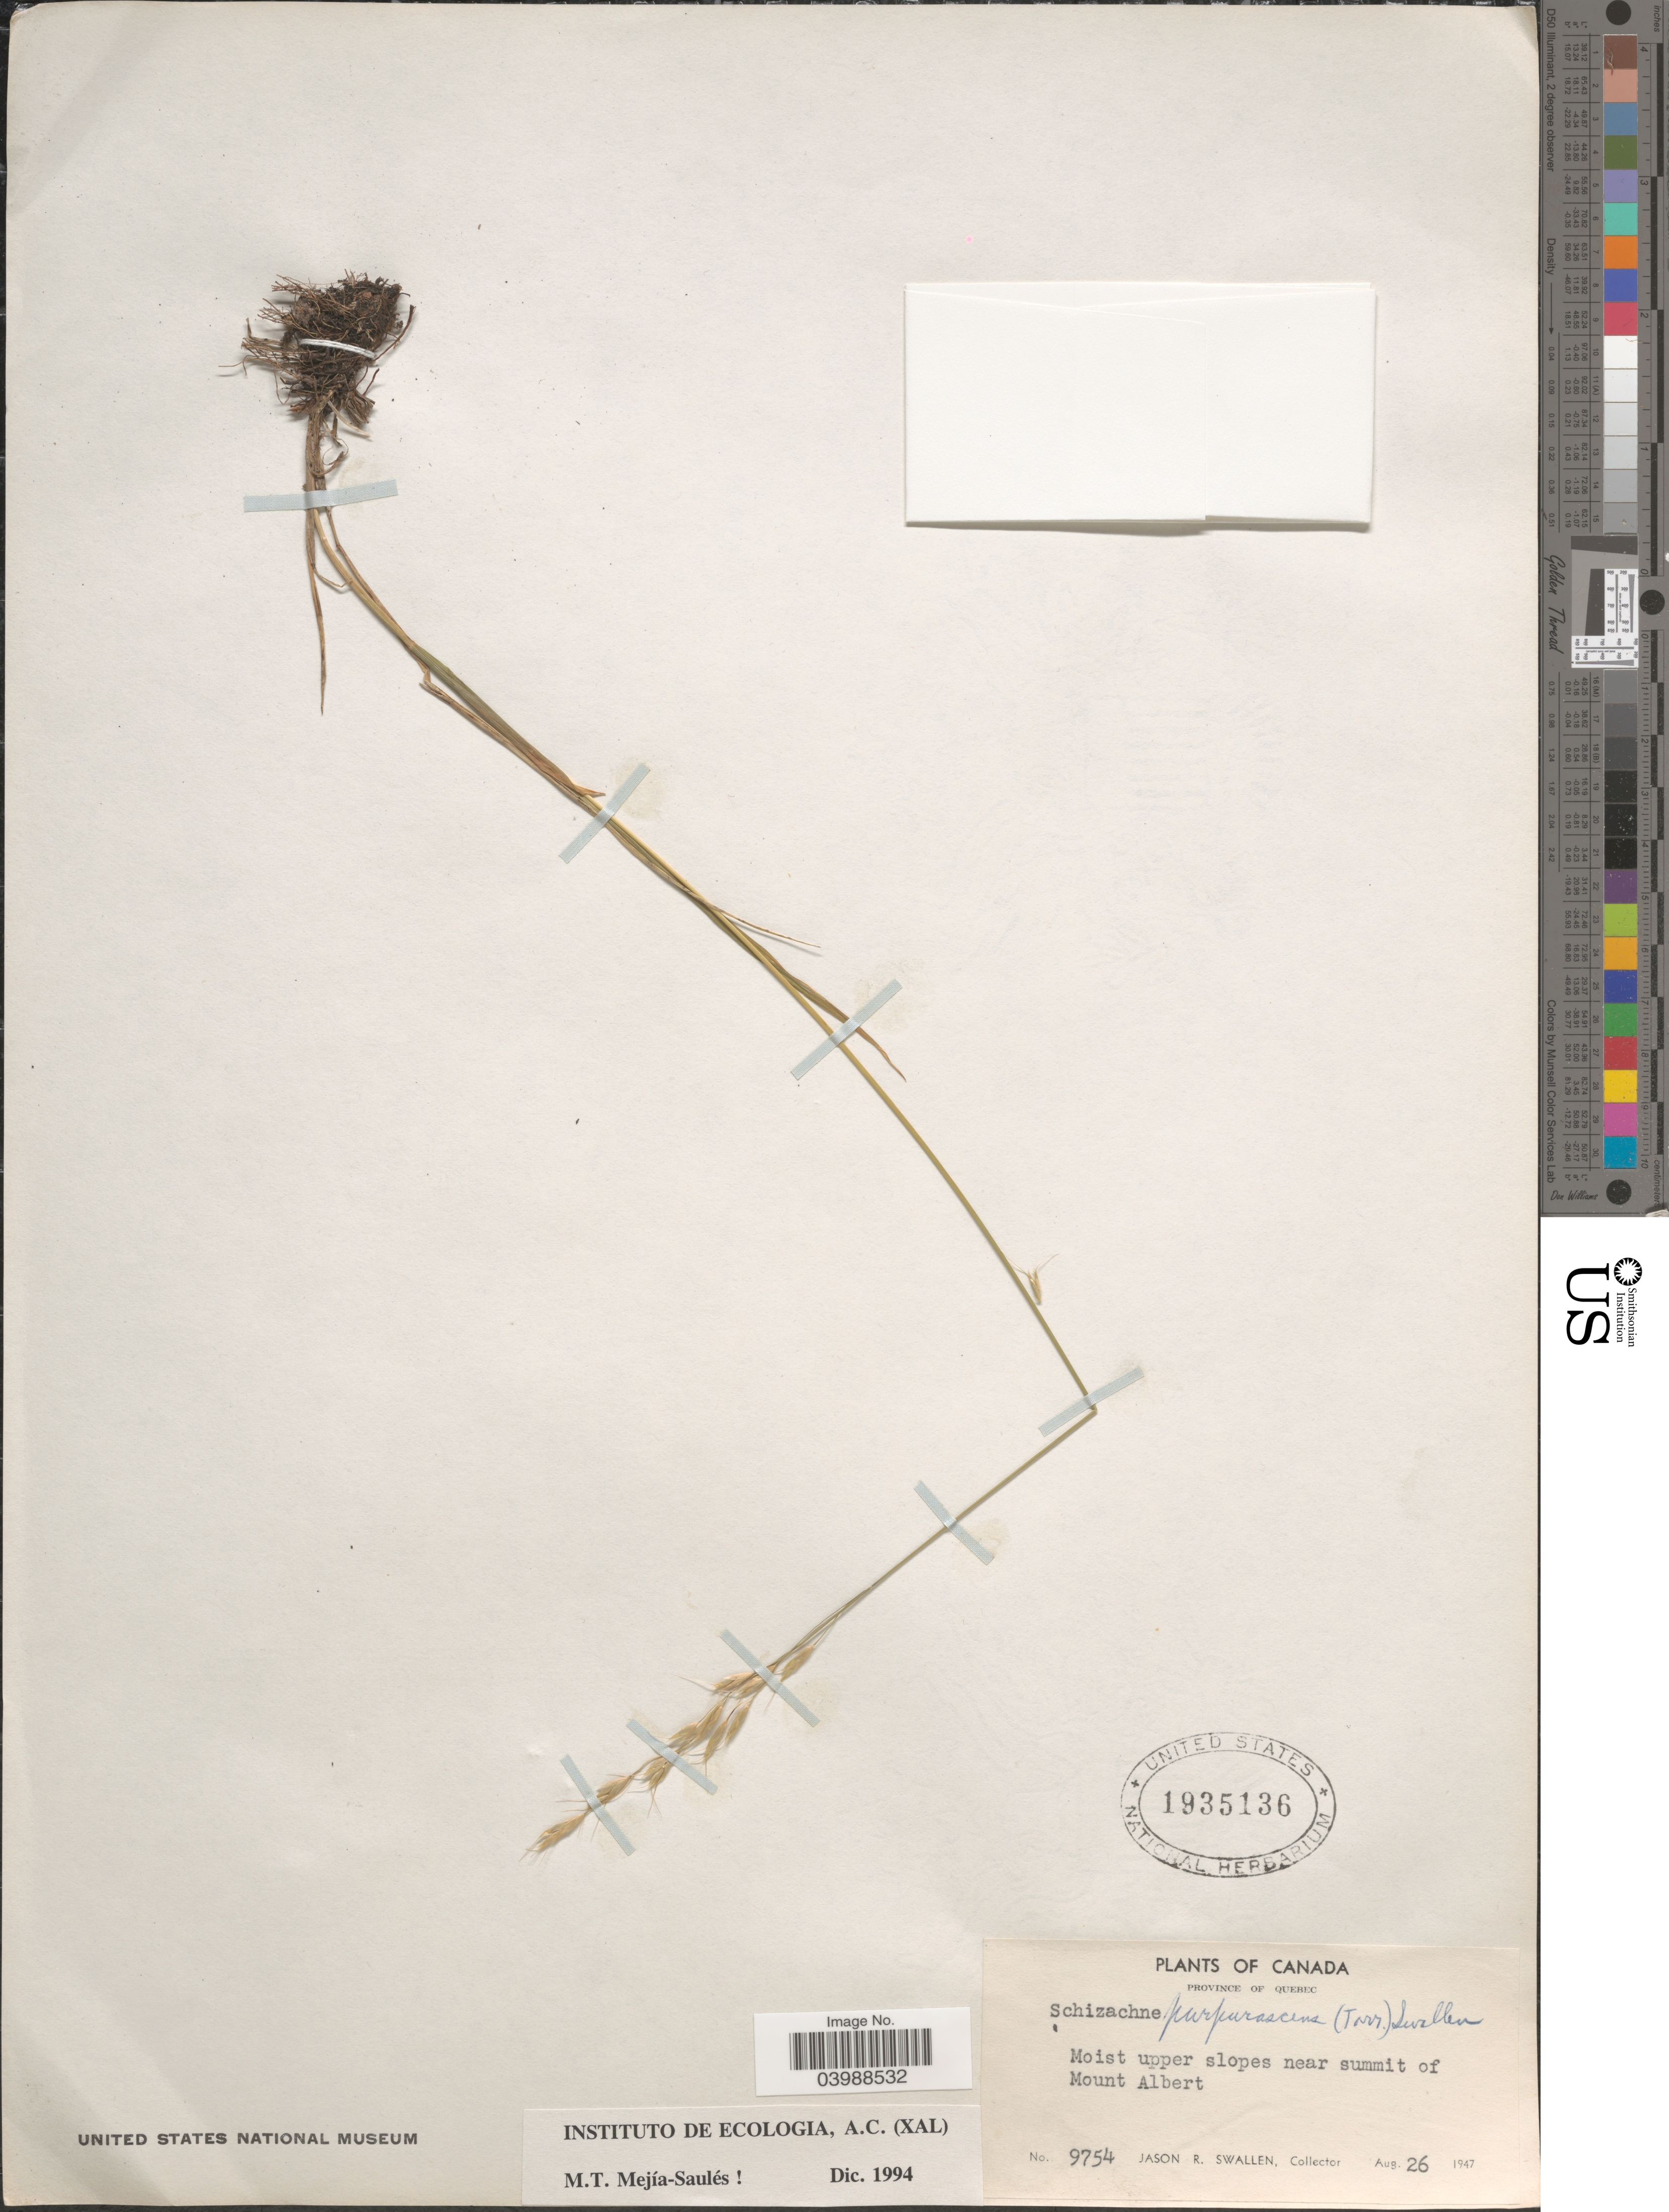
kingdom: Plantae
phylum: Tracheophyta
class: Liliopsida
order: Poales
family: Poaceae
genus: Schizachne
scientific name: Schizachne purpurascens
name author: (Torr.) Swallen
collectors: J. R. Swallen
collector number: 9754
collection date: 1947-08-26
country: Canada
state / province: Quebec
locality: Upper slopes near summit of Mount Albert.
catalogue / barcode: US 1935136